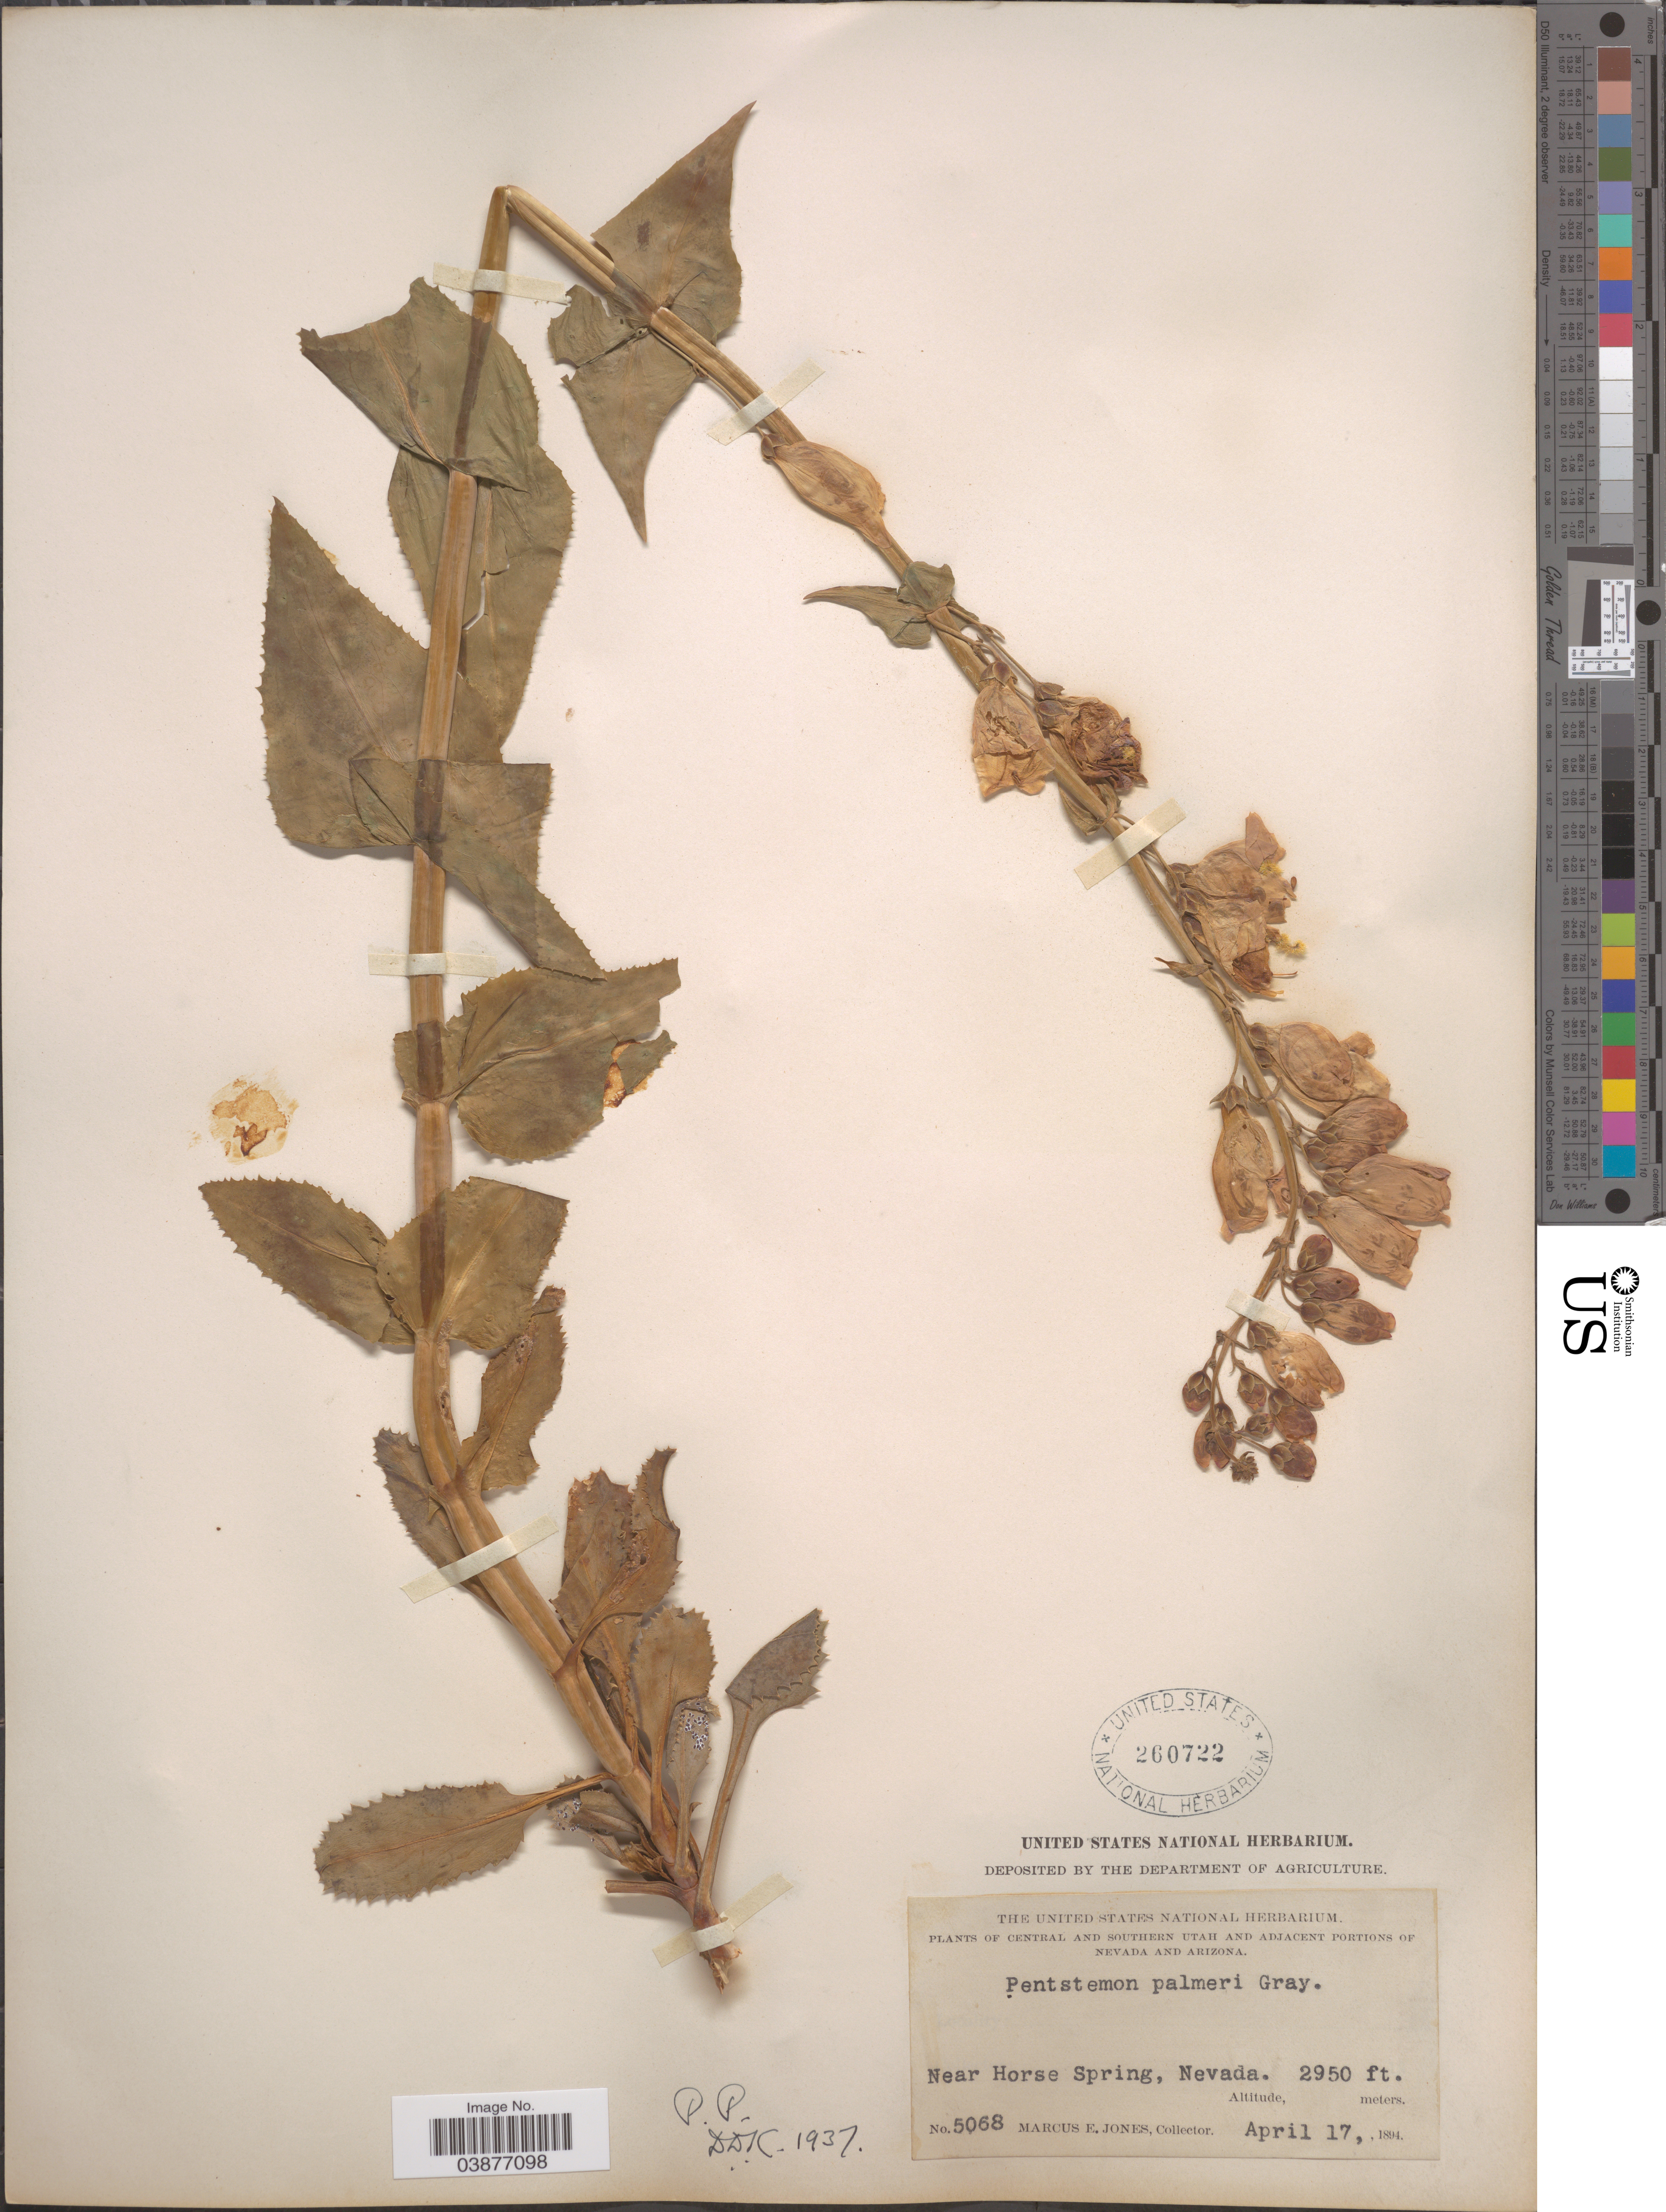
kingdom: Plantae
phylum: Tracheophyta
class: Magnoliopsida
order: Lamiales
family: Plantaginaceae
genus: Penstemon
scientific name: Penstemon palmeri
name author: A. Gray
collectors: M. E. Jones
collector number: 5068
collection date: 1894-04-17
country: United States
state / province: Nevada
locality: Adjacent Portions of Nevada. Near Horse Spring.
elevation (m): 899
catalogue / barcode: US 260722